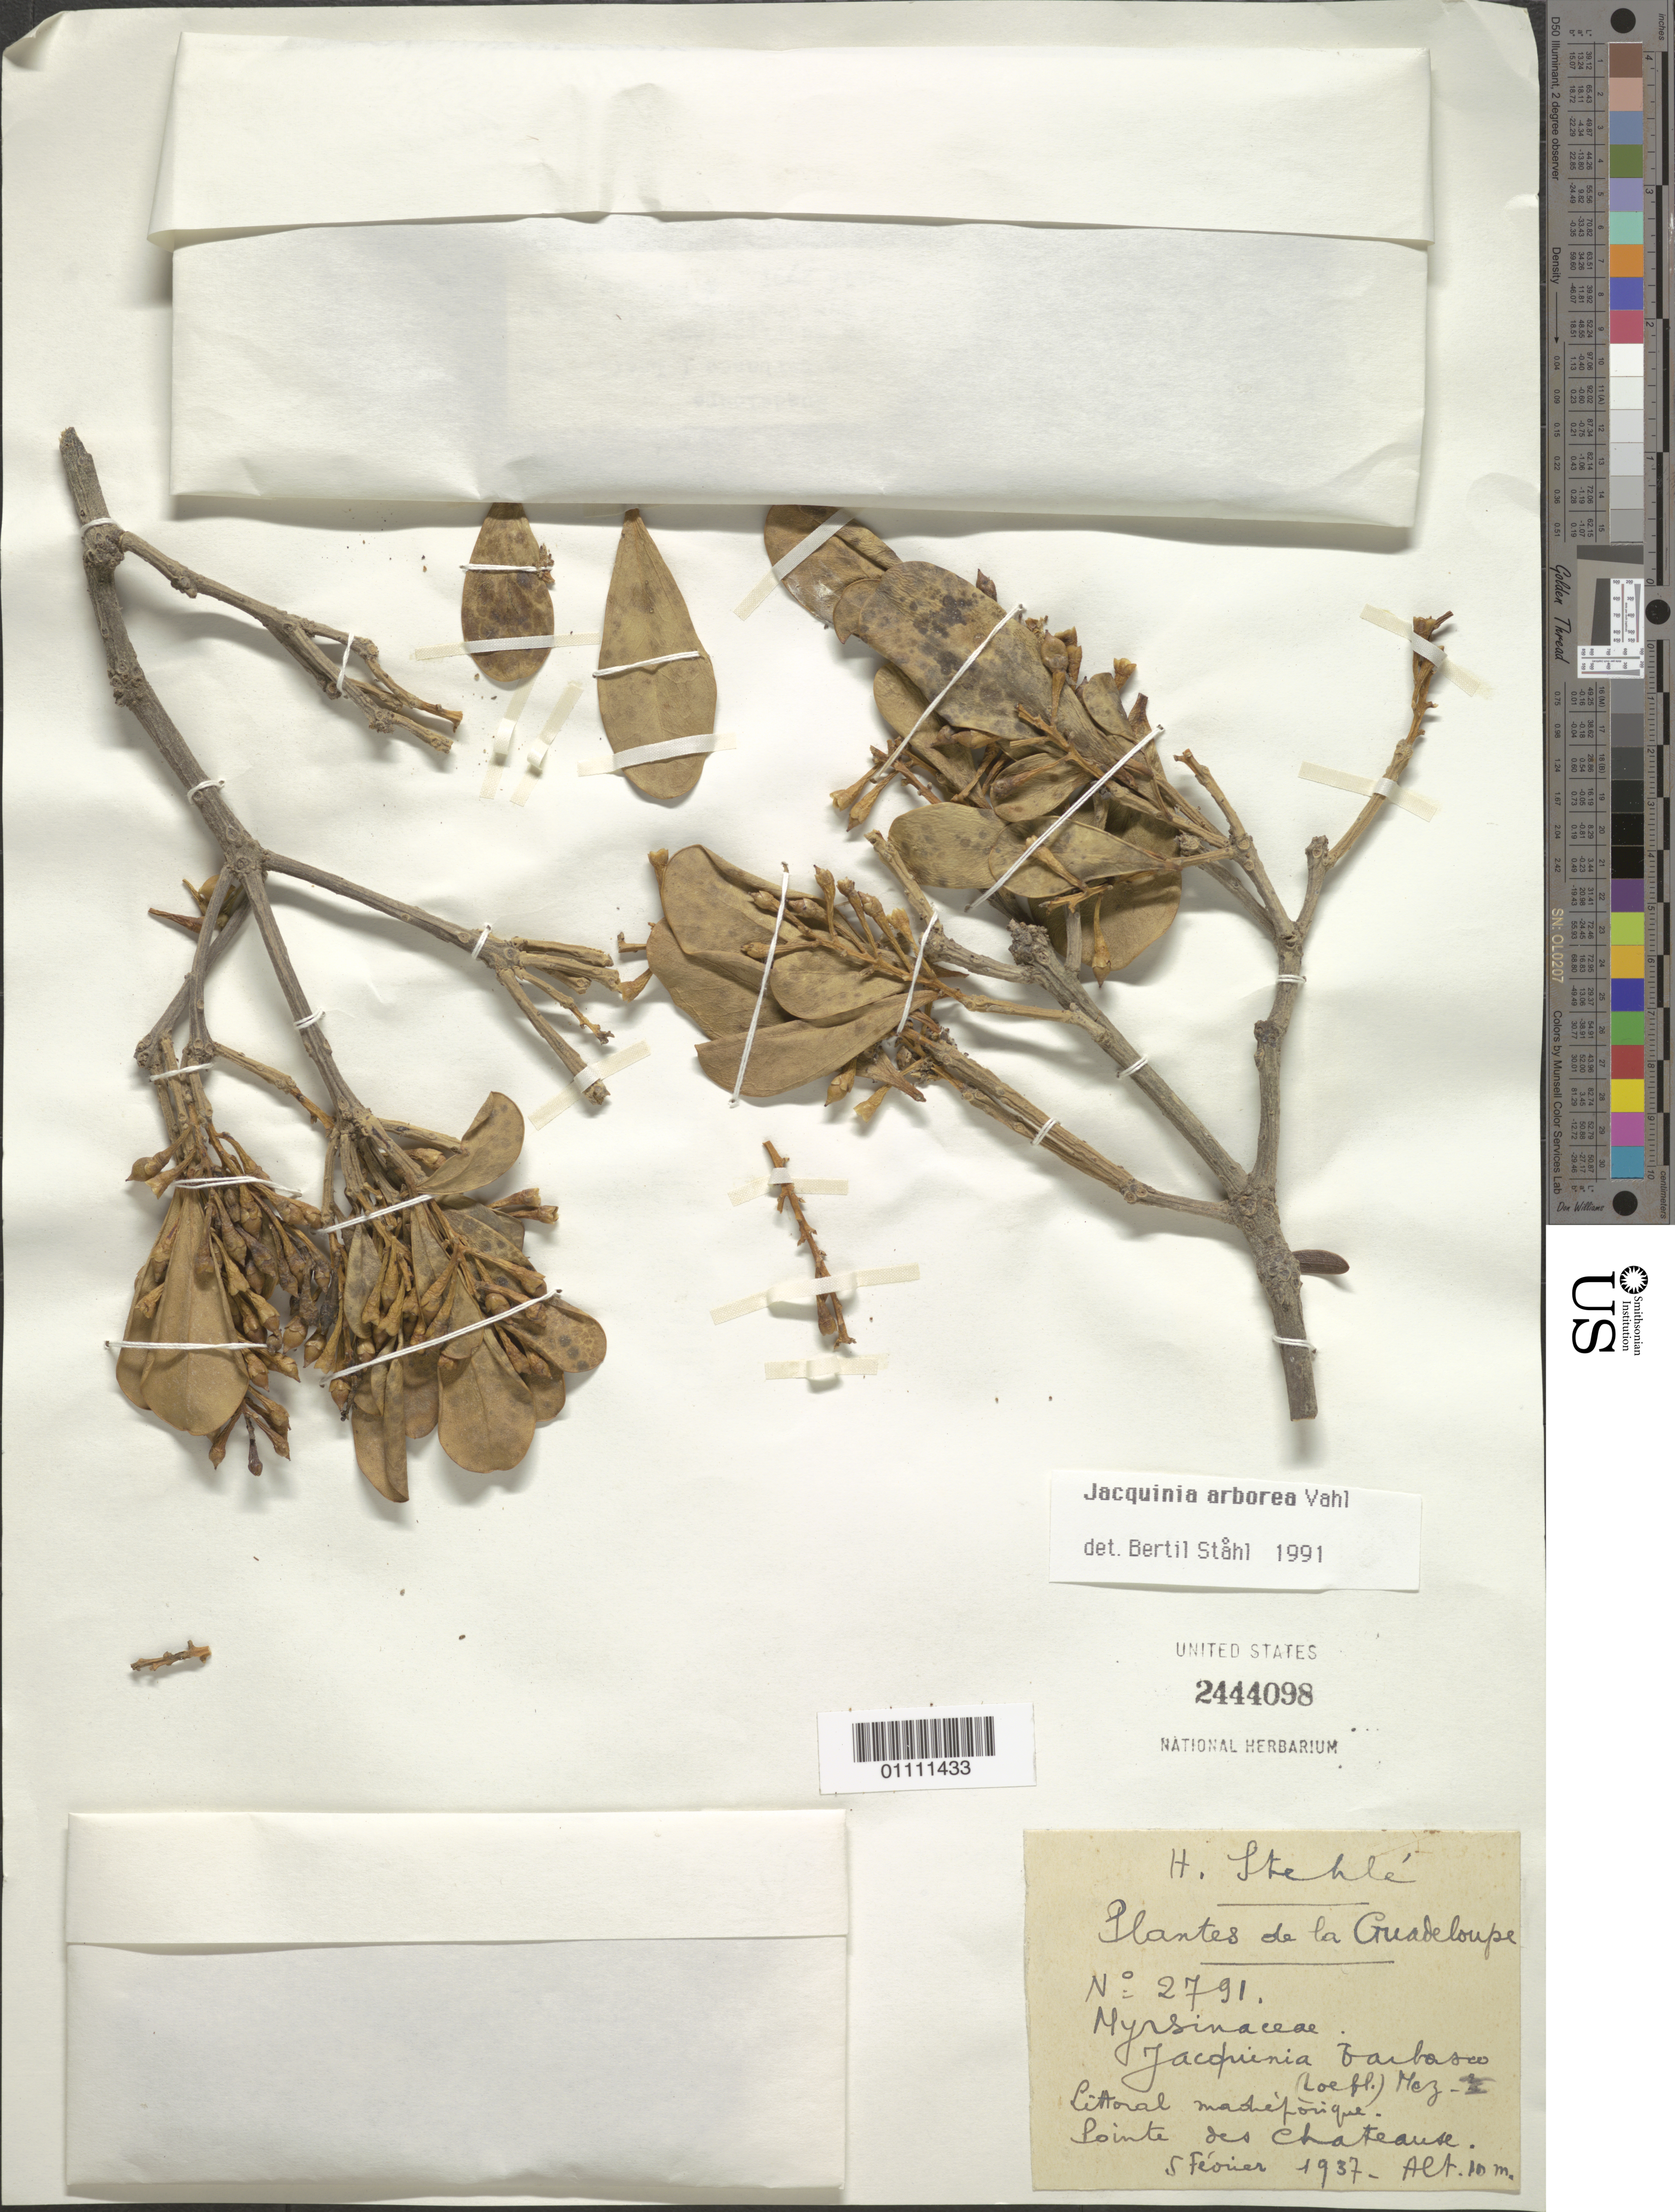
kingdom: Plantae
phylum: Tracheophyta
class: Magnoliopsida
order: Ericales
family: Primulaceae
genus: Jacquinia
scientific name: Jacquinia arborea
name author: Vahl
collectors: H. Stehlé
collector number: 2791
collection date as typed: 05 Feb 1937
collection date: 1937-02-05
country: Guadeloupe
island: Grande Terre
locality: Pointe des Chateaux.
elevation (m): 10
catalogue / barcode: US 2444098